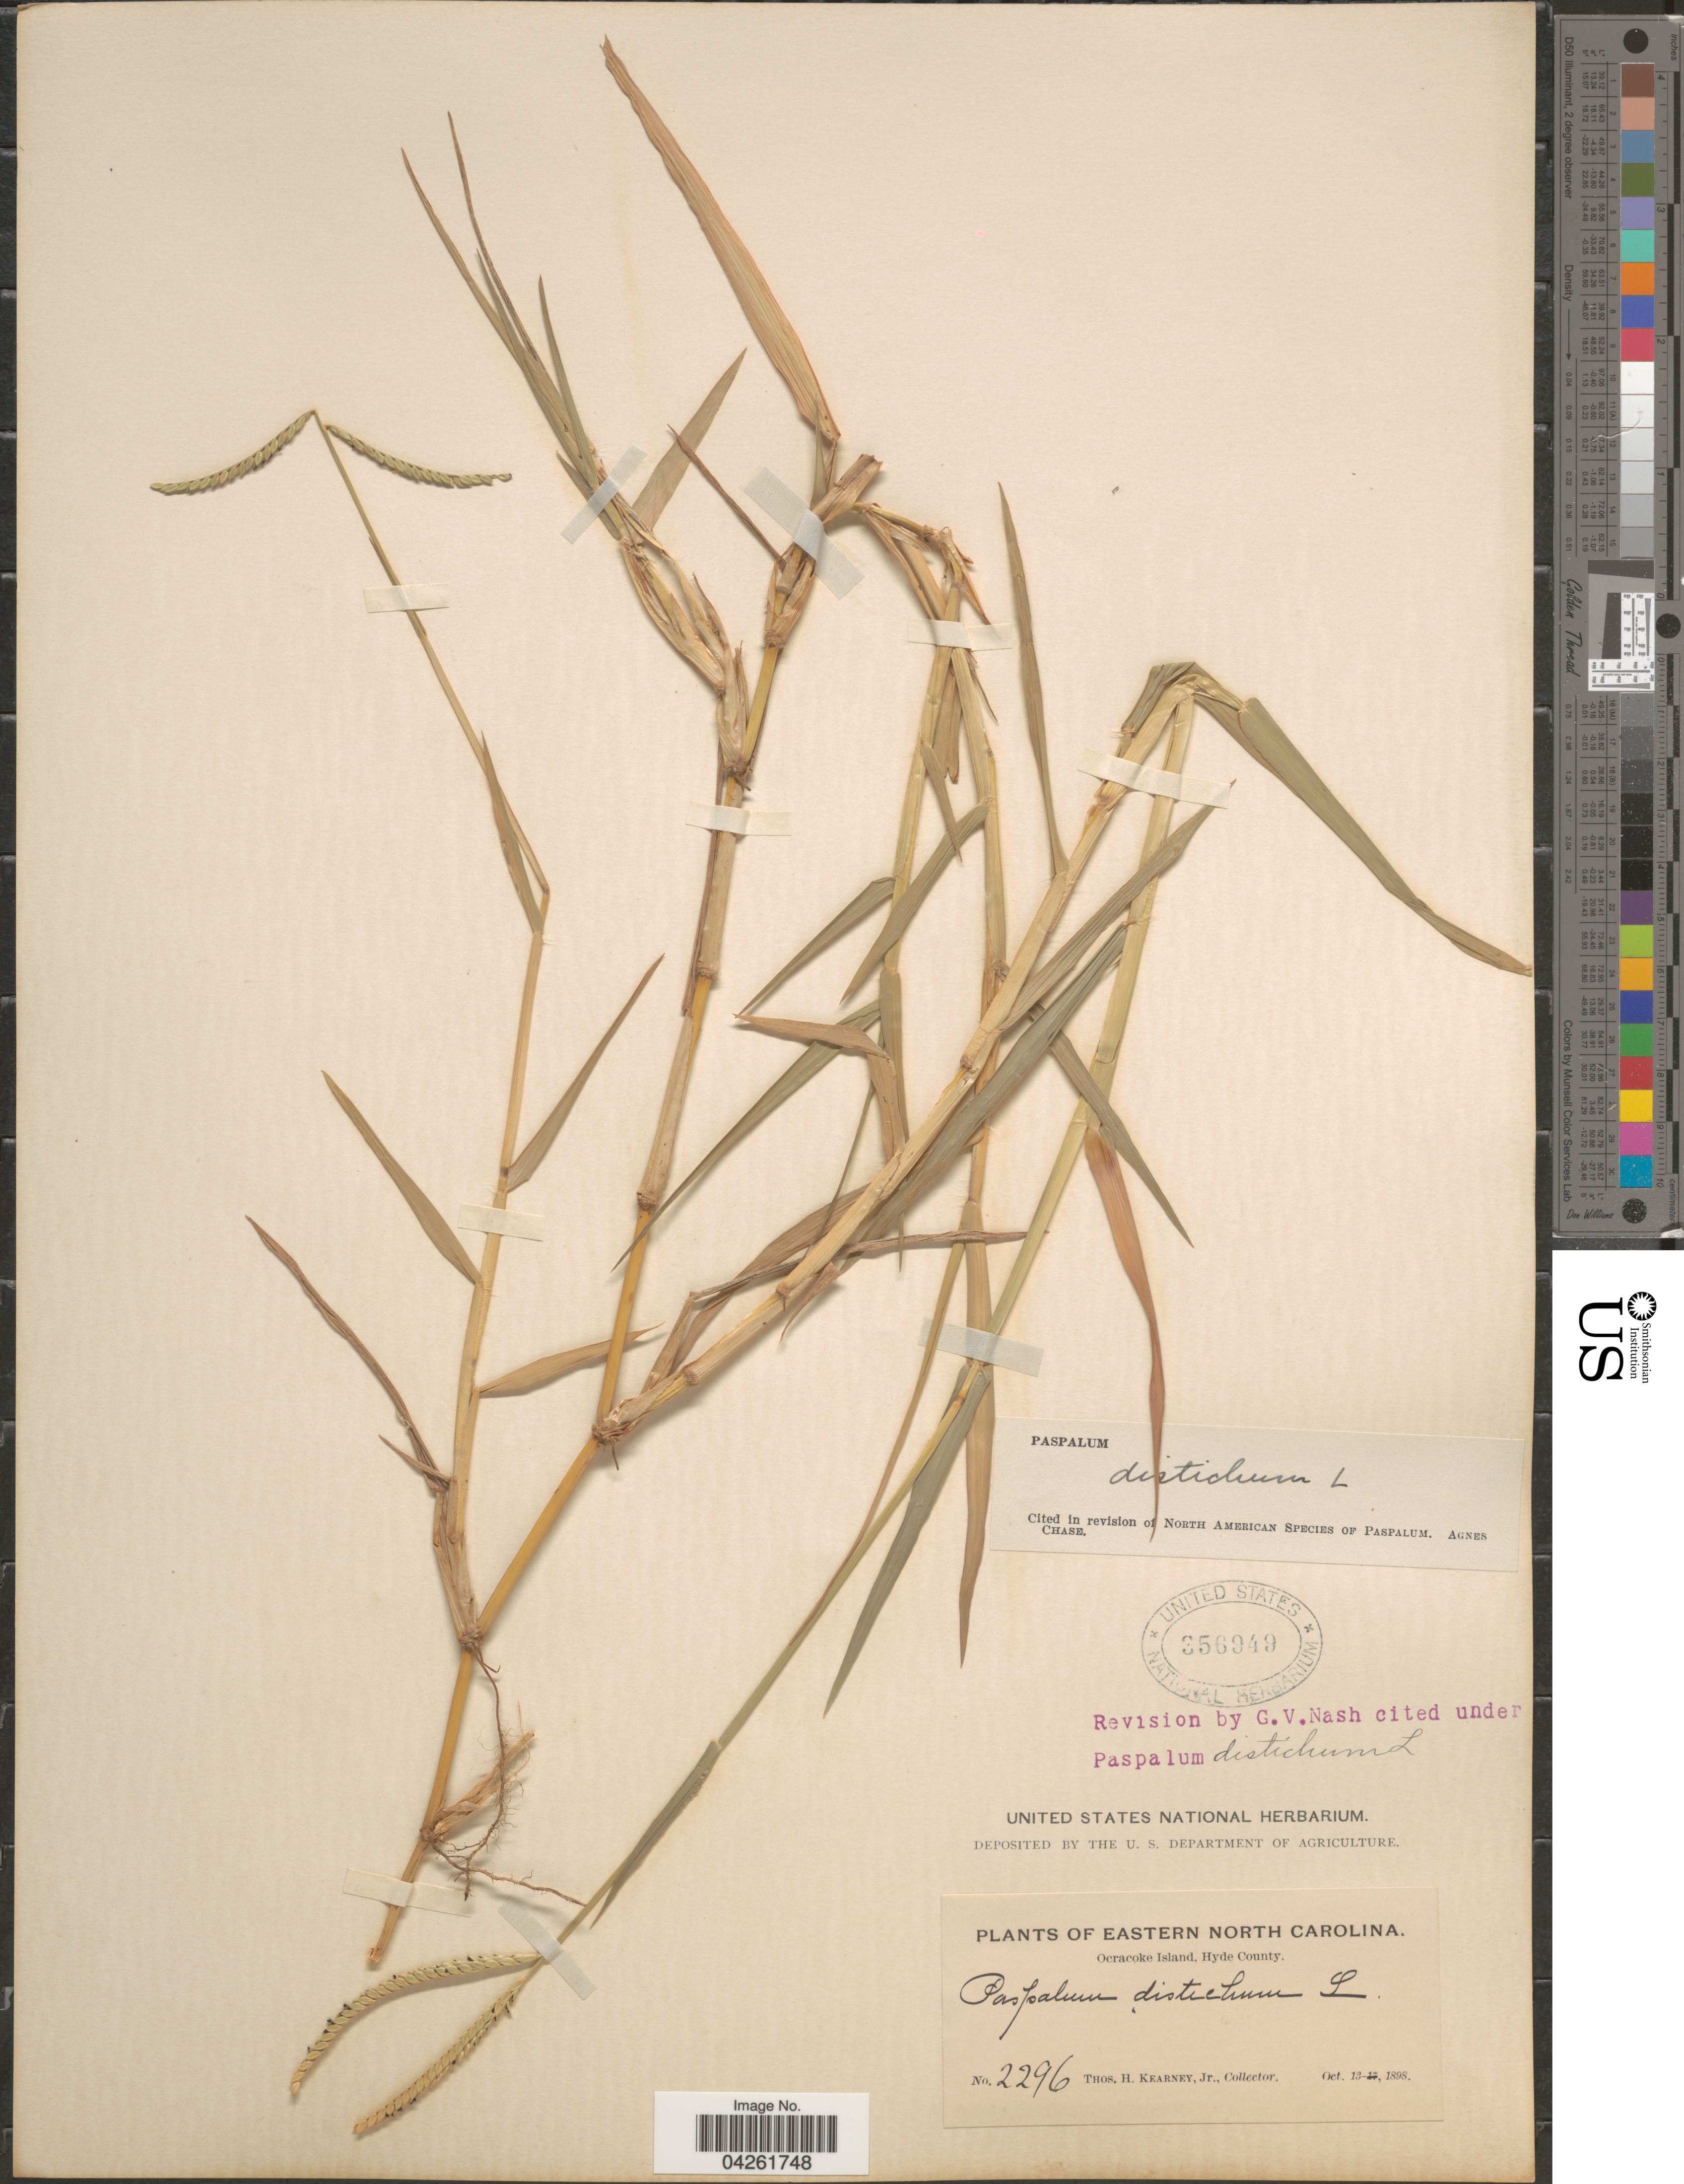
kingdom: Plantae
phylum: Tracheophyta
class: Liliopsida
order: Poales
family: Poaceae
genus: Paspalum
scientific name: Paspalum distichum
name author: L.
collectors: T. H. Kearney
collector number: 2296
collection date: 1898-10-13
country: United States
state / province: North Carolina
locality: Eastern North Carolina. Ocracoke Island, Hyde County.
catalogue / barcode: US 356949